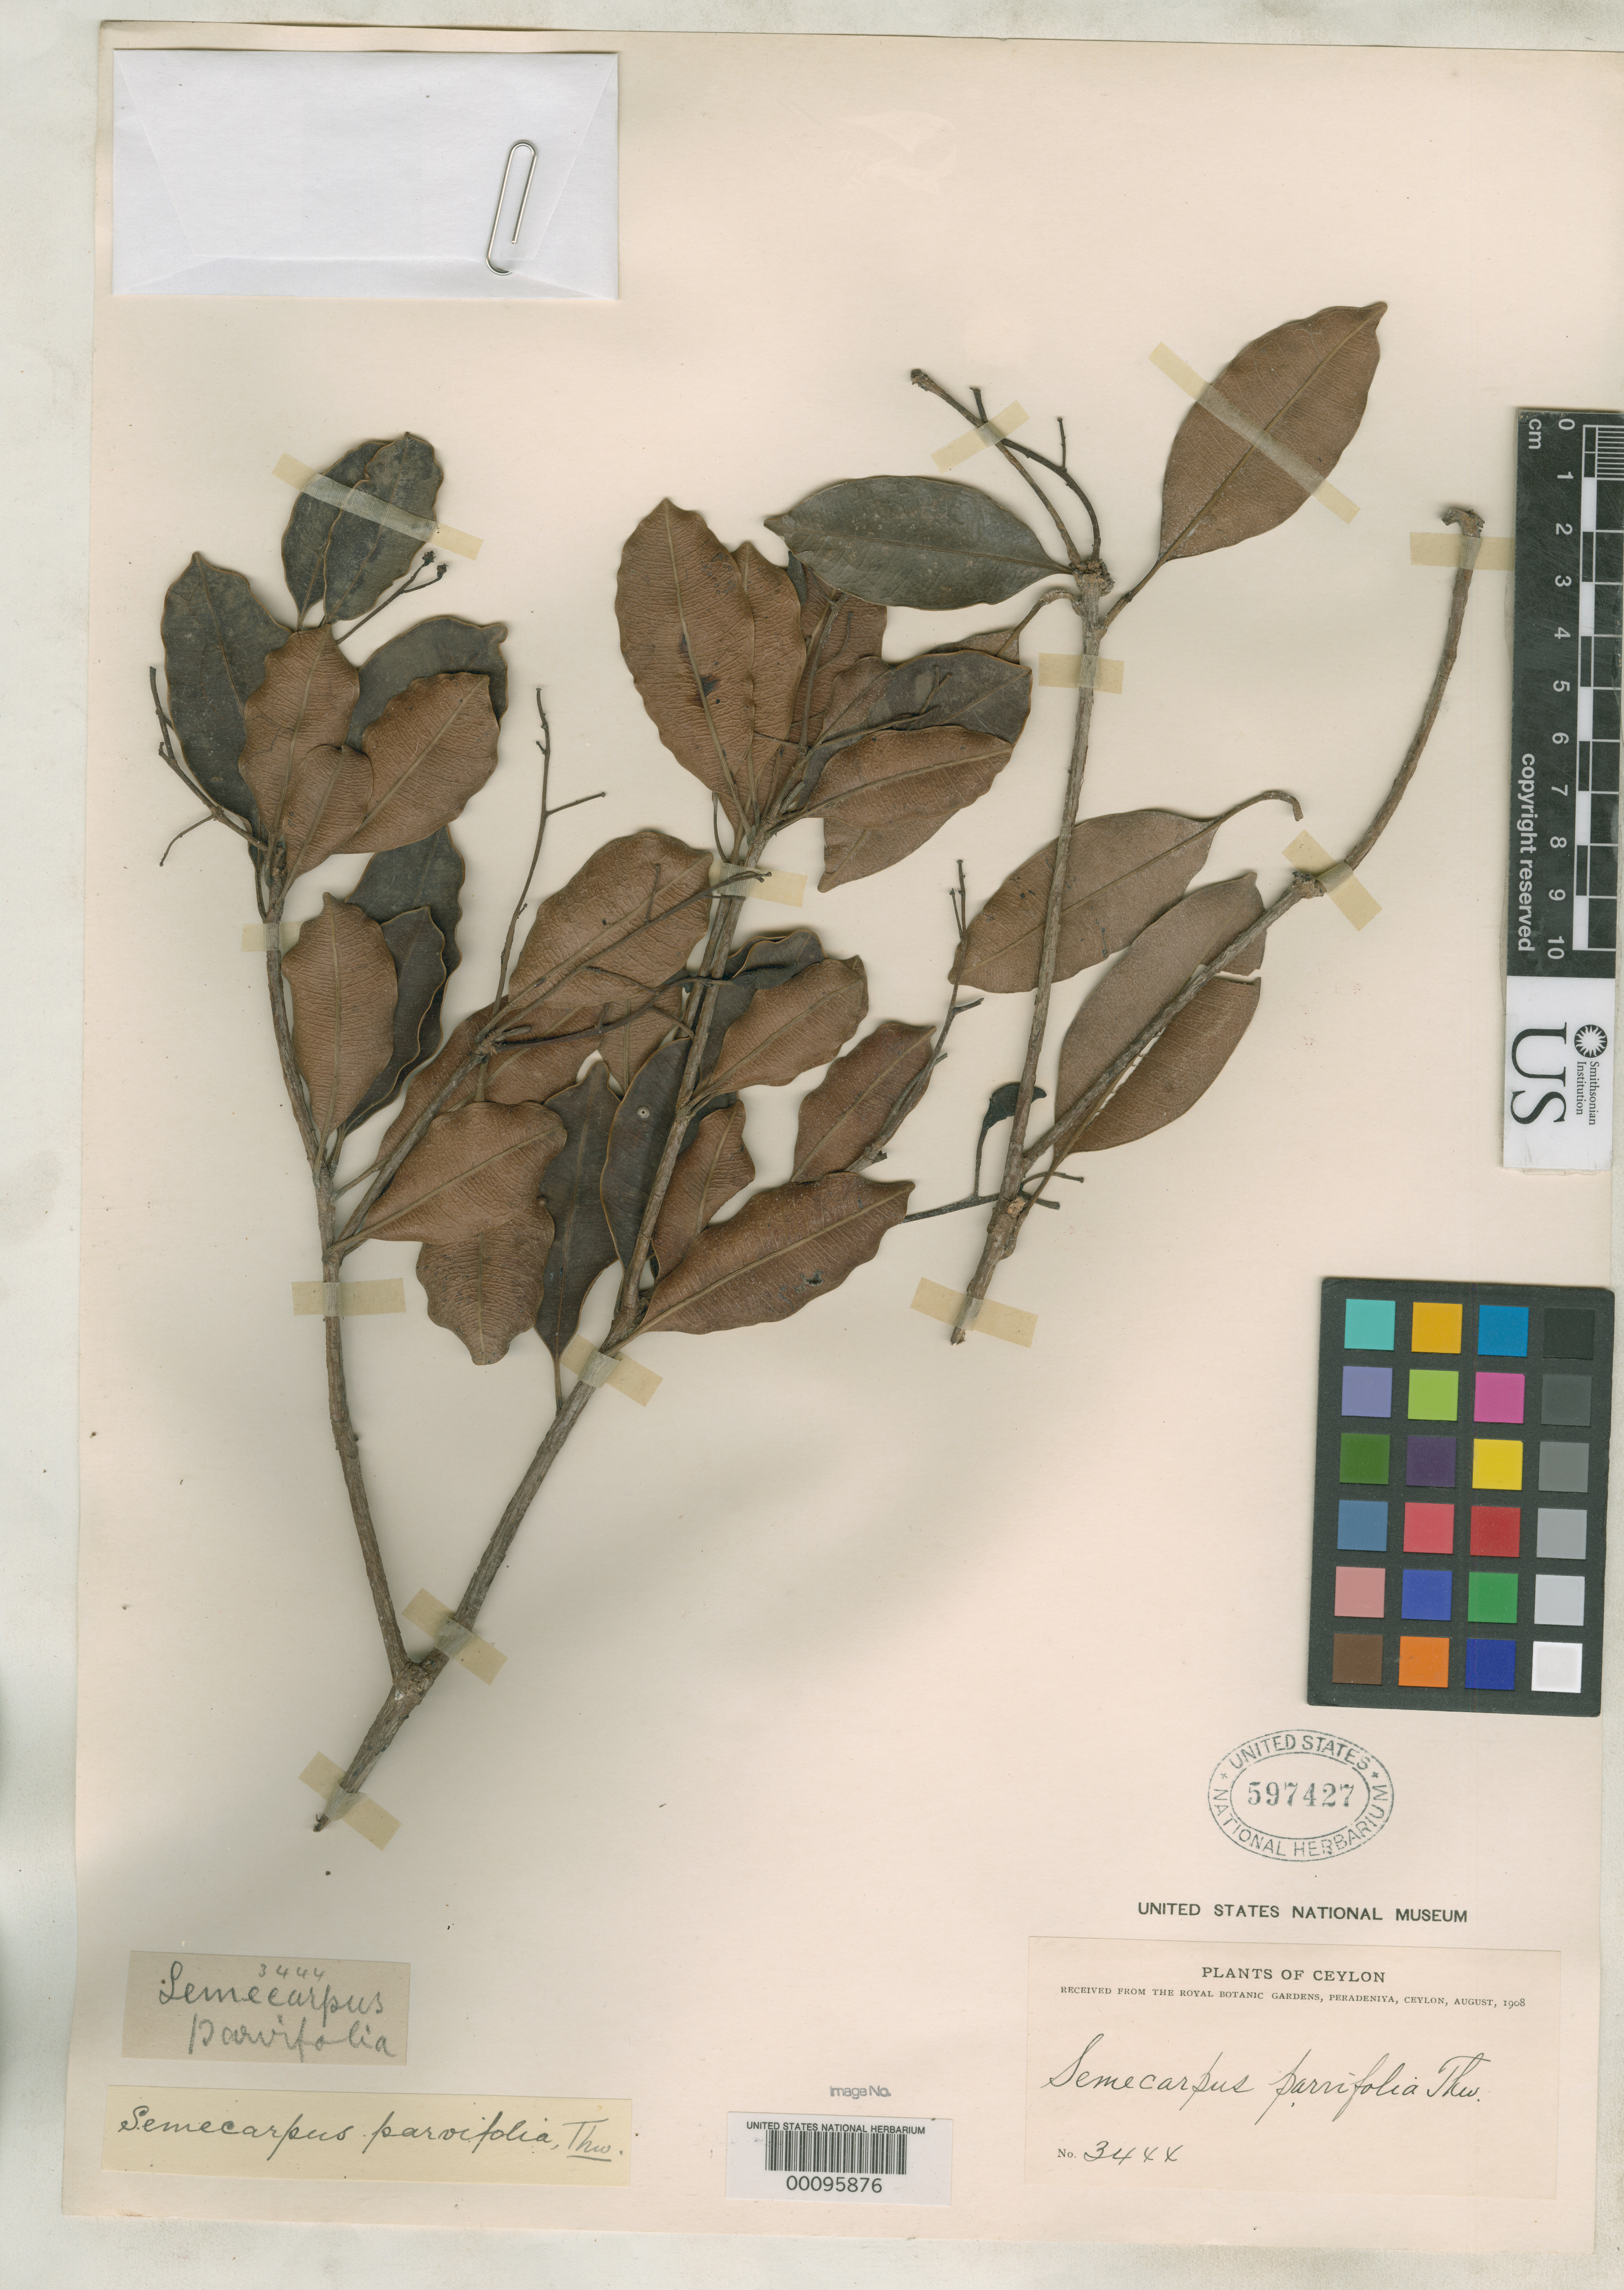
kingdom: Plantae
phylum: Tracheophyta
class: Magnoliopsida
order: Sapindales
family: Anacardiaceae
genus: Semecarpus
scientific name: Semecarpus parvifolius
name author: Thwaites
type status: Isotype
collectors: G. H. K. Thwaites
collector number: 3444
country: Sri Lanka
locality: Hinidoon Corle, in the Galle District.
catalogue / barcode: US 597427